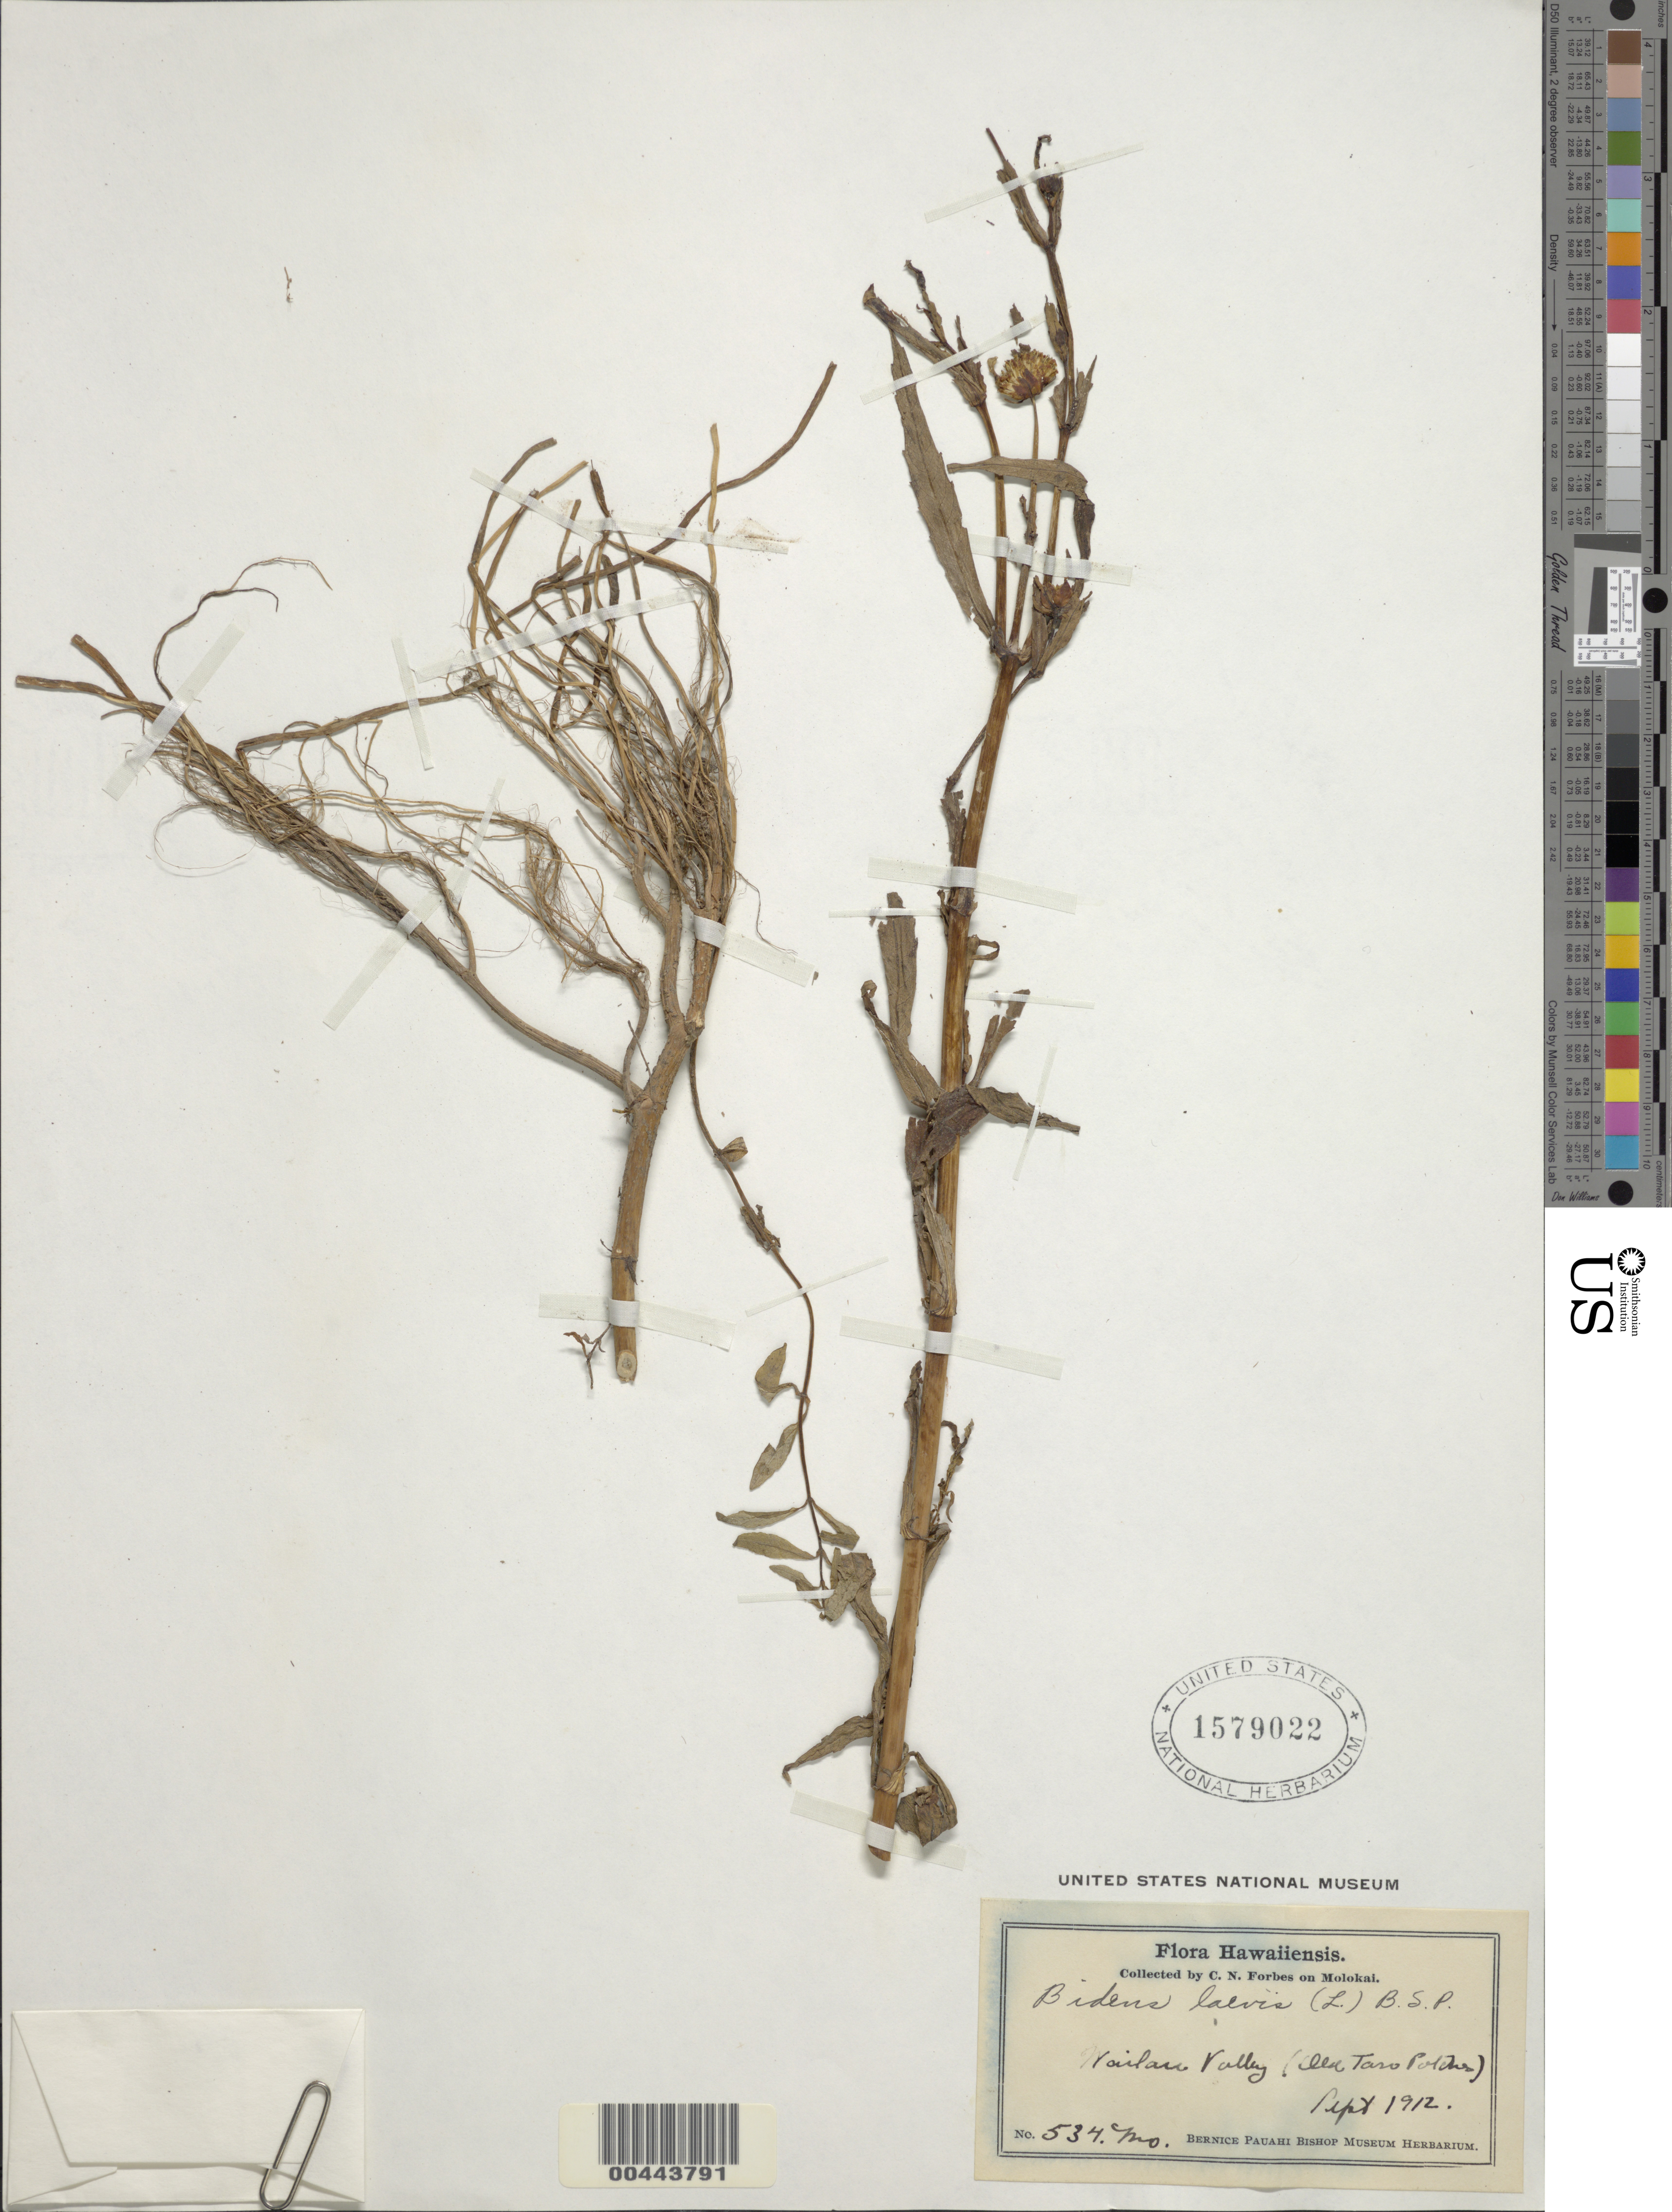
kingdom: Plantae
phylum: Tracheophyta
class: Magnoliopsida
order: Asterales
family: Asteraceae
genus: Bidens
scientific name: Bidens laevis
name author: (L.) Britton, Stearns & Poggenb.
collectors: C. N. Forbes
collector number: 534.Mo.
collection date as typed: Sep 1912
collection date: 1912-09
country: United States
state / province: Hawaii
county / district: Maui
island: Moloka'i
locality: Wailau Valley (Old Taro Patches)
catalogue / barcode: US 1579022